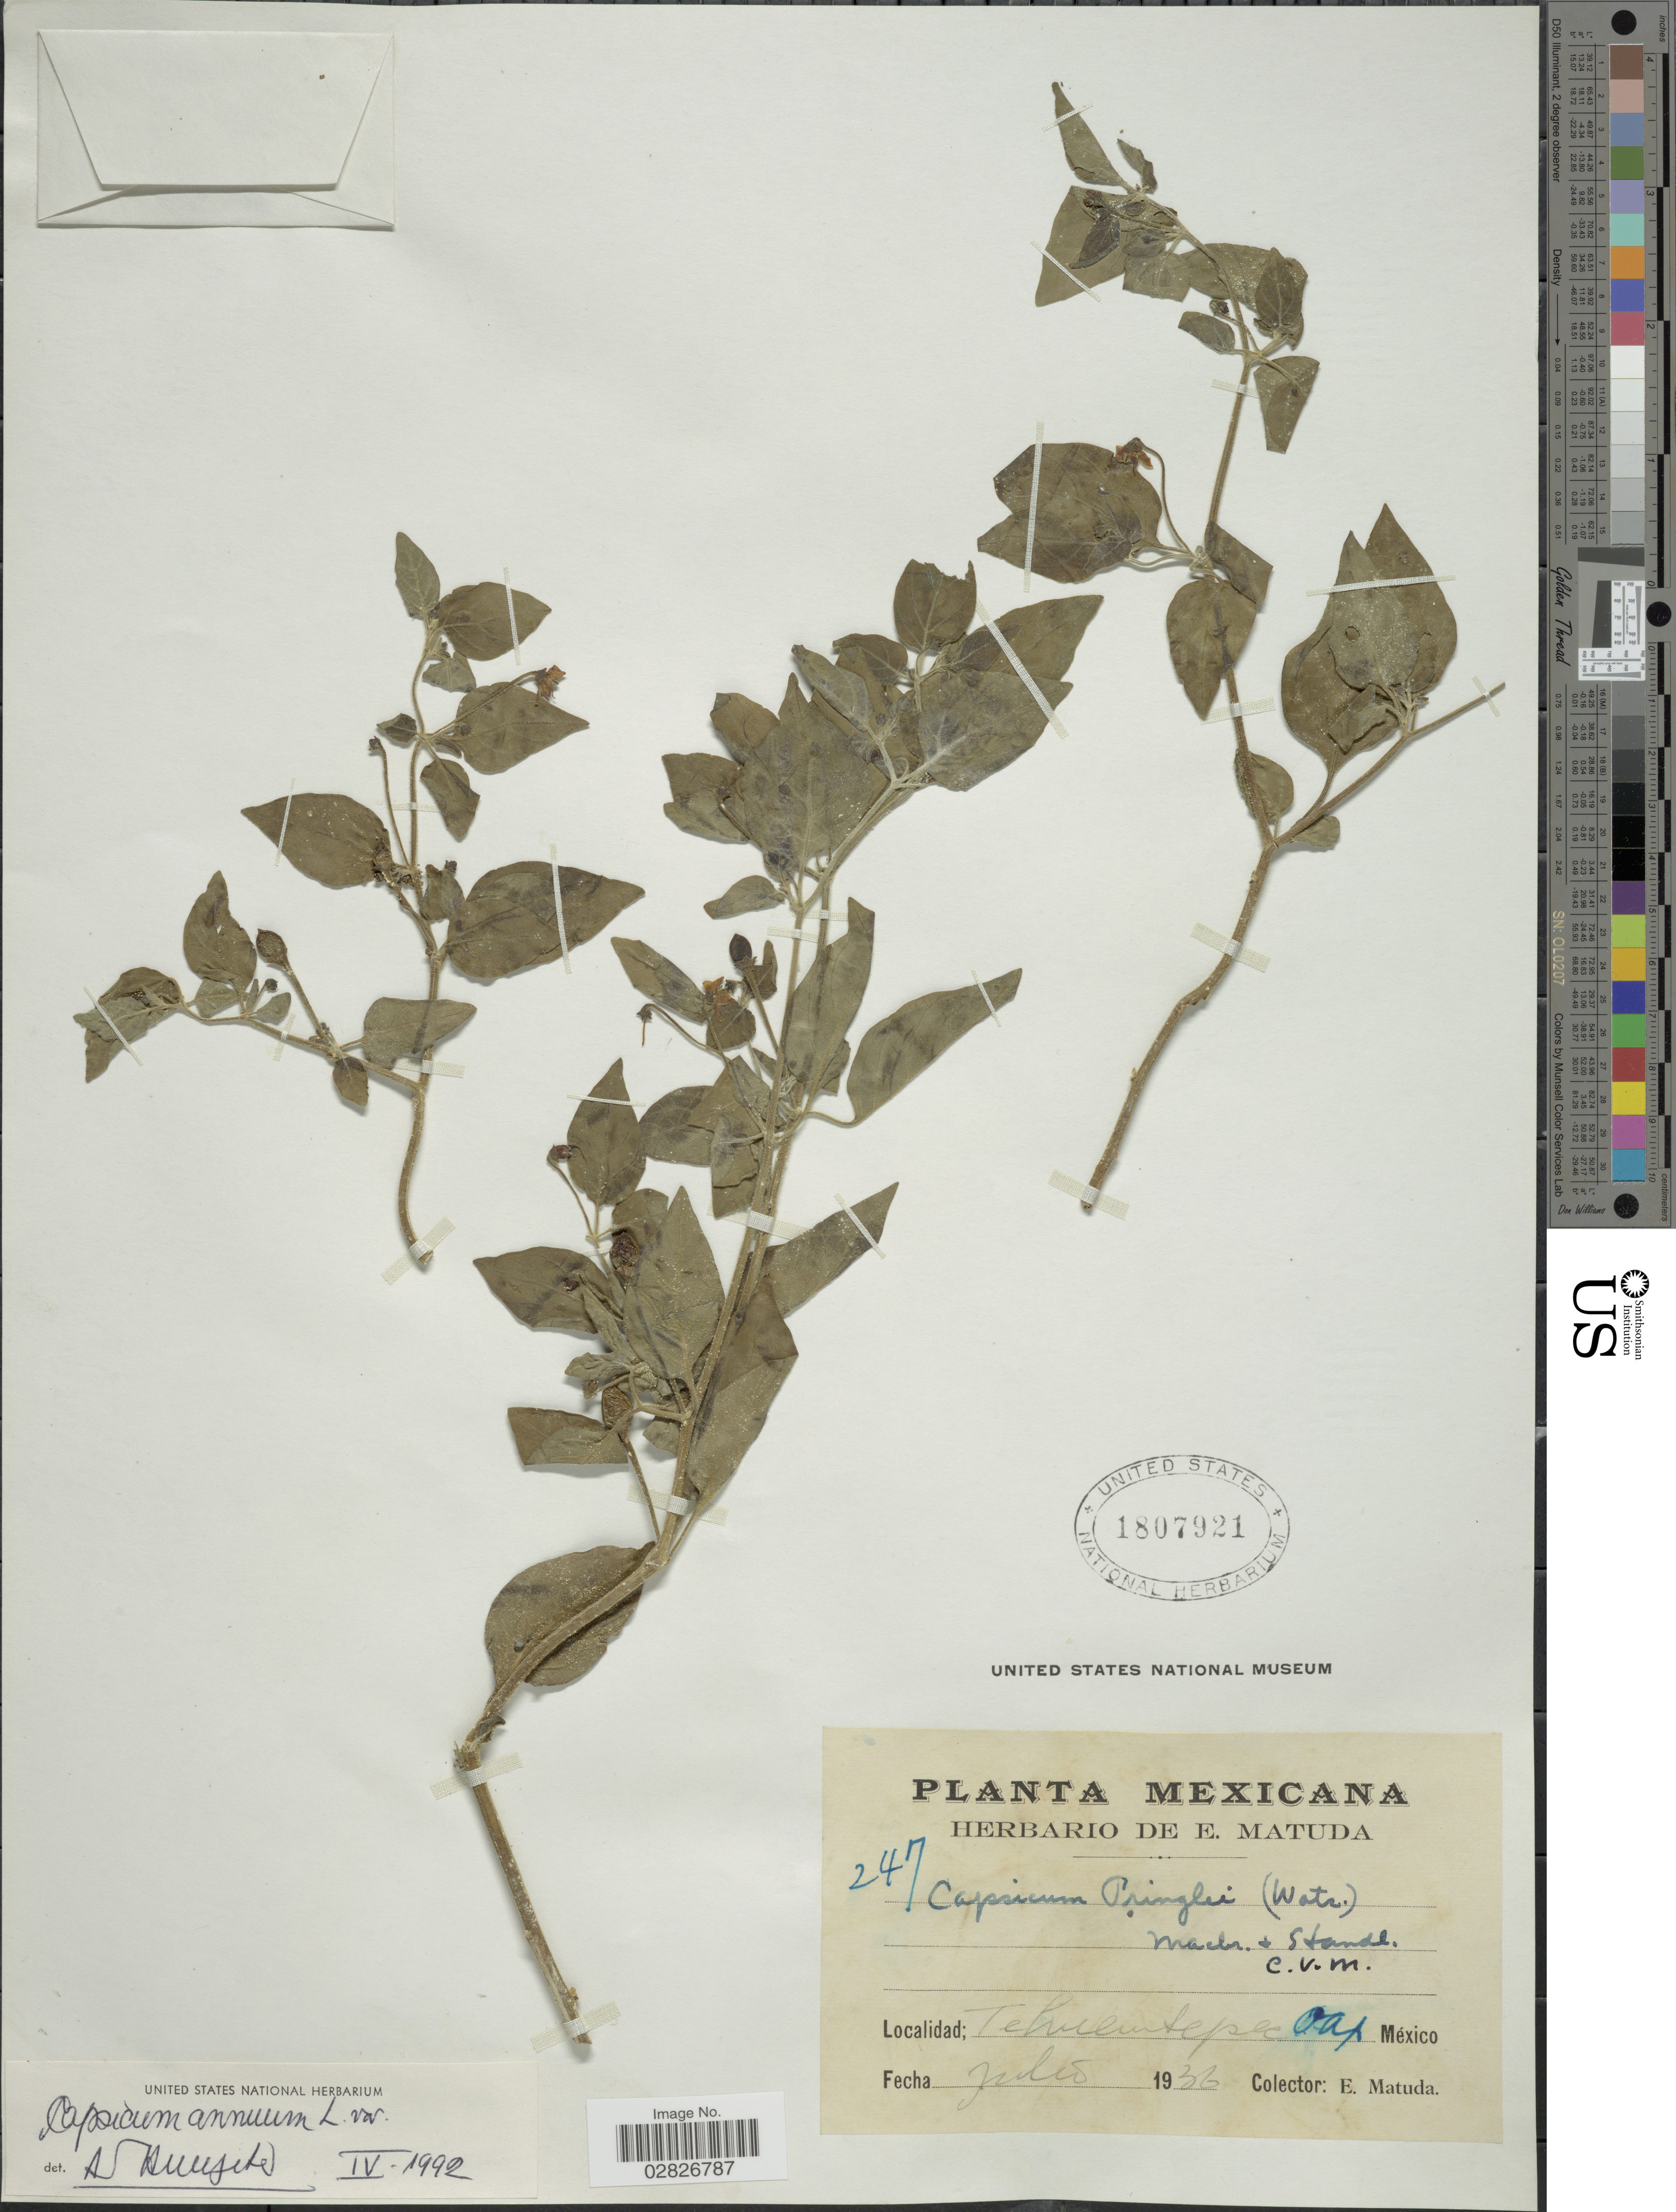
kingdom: Plantae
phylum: Tracheophyta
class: Magnoliopsida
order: Solanales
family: Solanaceae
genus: Capsicum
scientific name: Capsicum annuum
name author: L.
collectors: E. Matuda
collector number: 247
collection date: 1936-07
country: Mexico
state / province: Oaxaca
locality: Tehuentepec.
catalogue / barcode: US 1807921